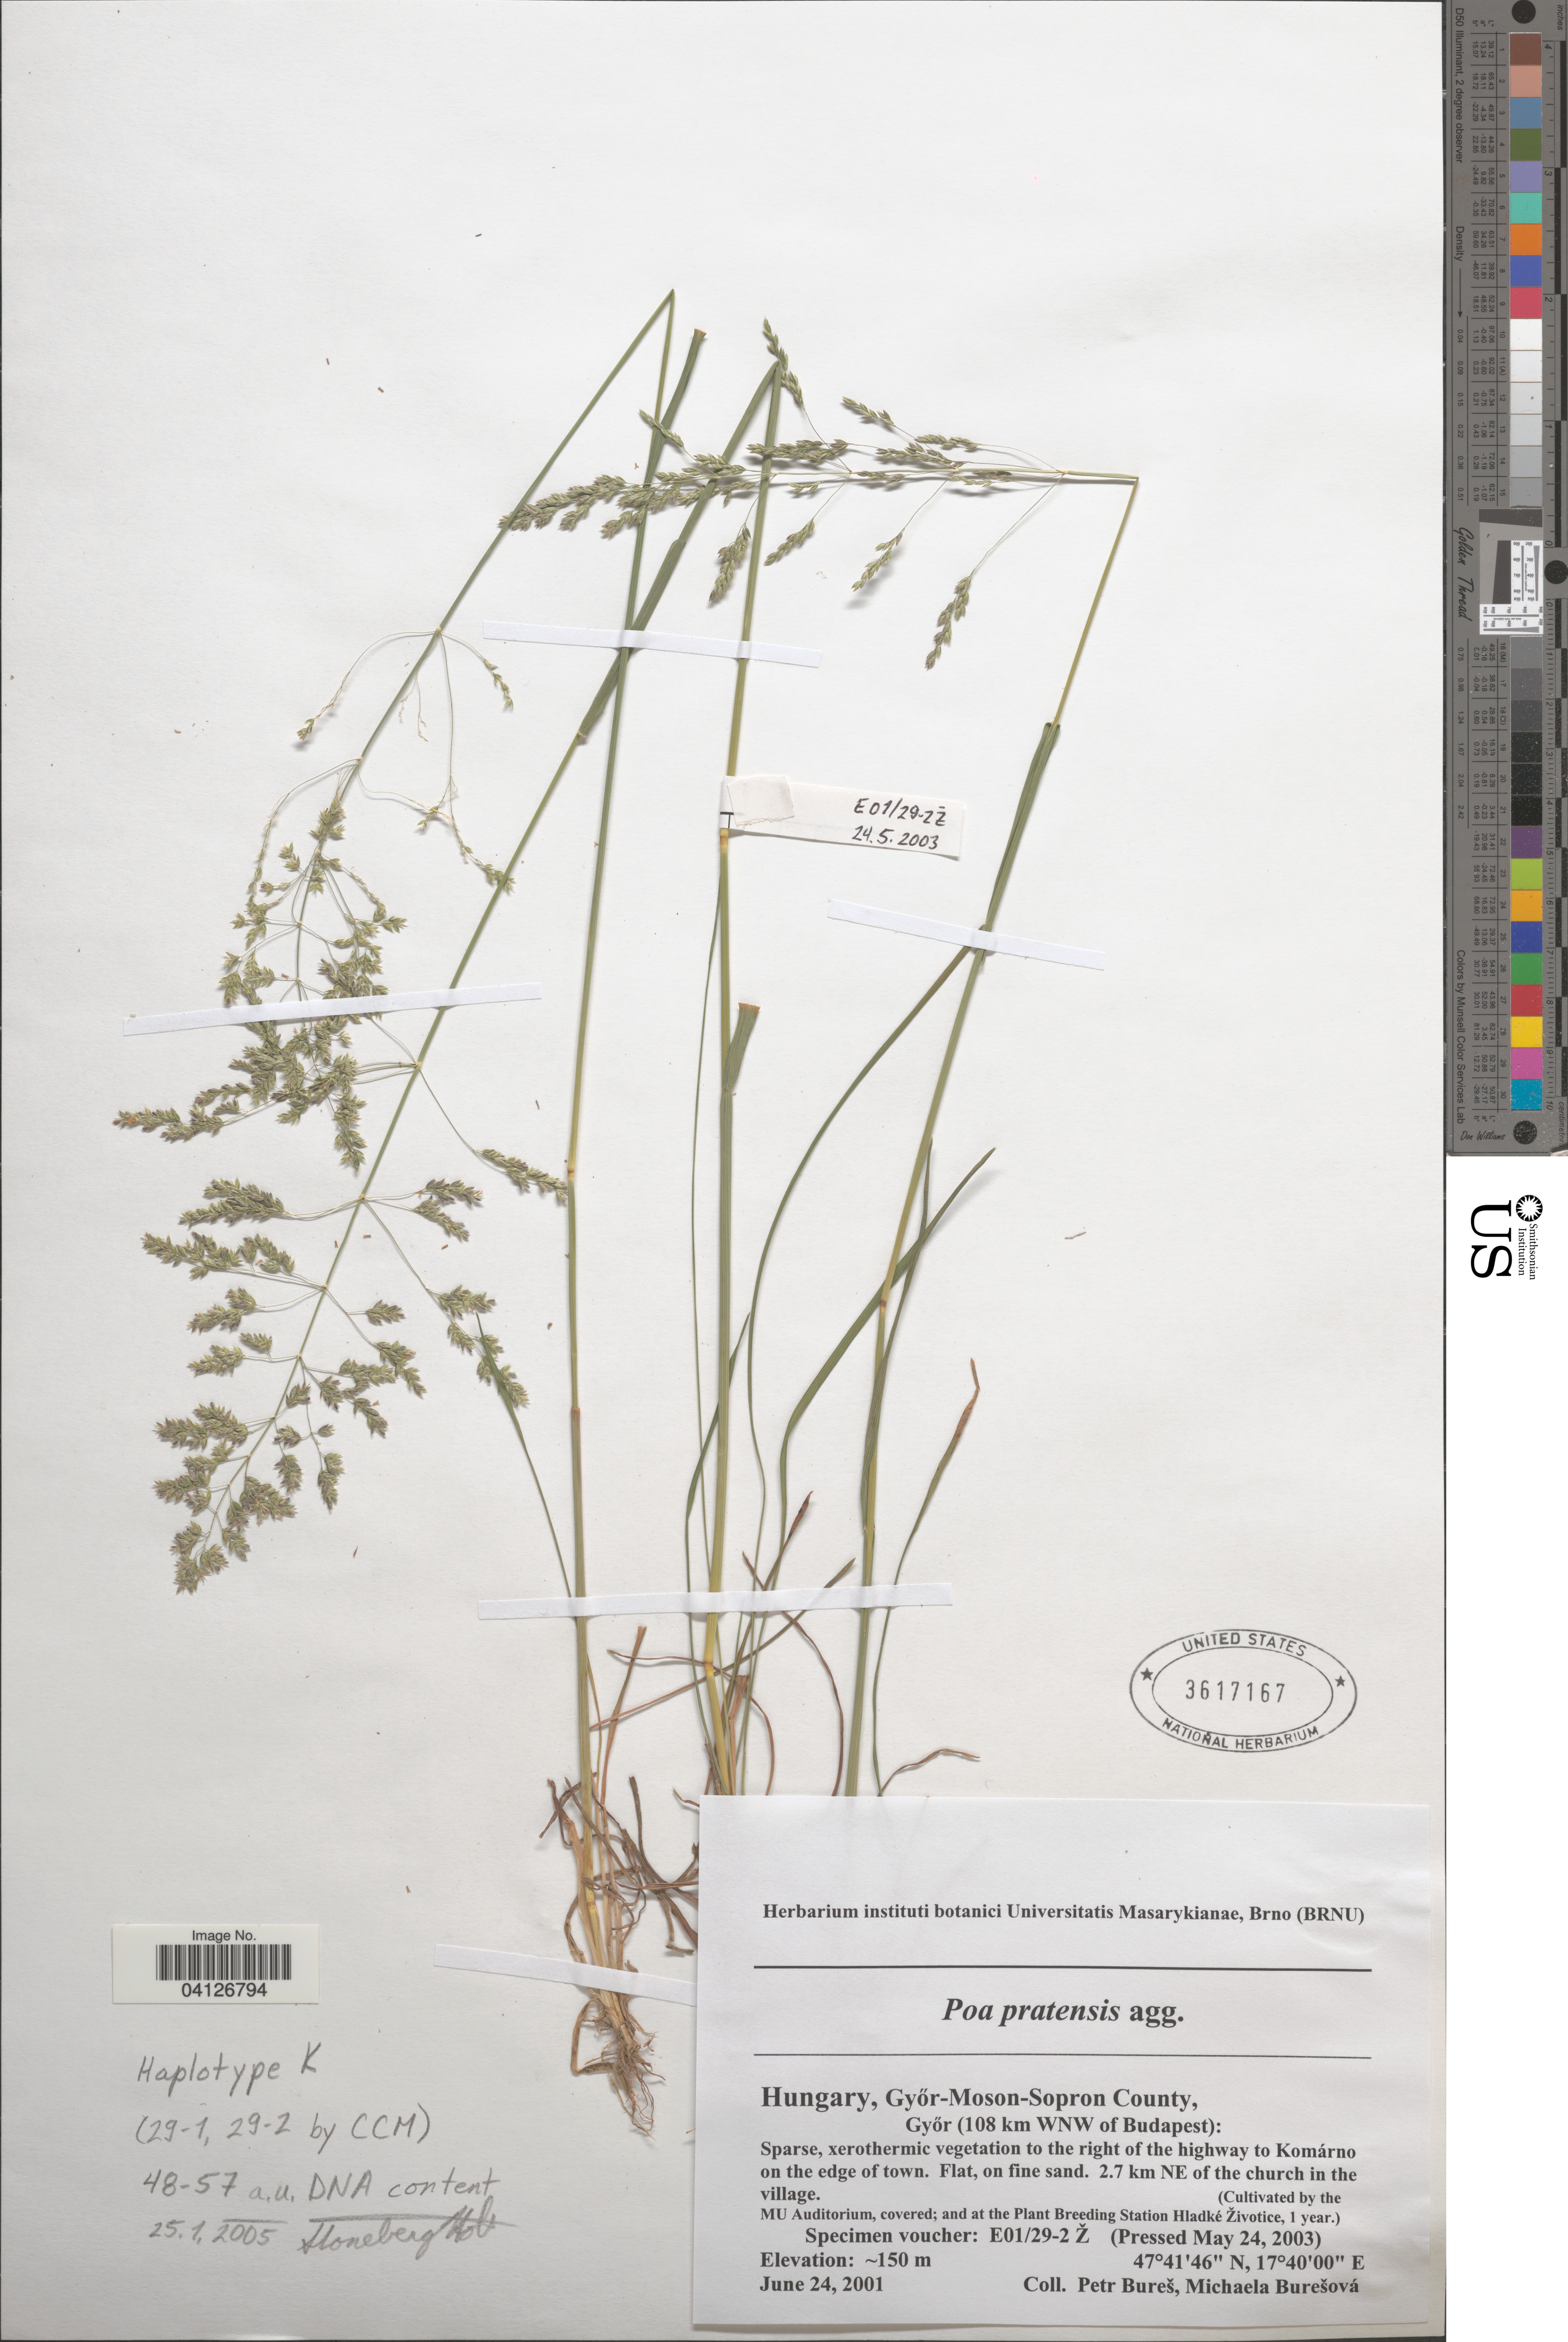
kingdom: Plantae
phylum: Tracheophyta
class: Liliopsida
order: Poales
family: Poaceae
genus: Poa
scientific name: Poa pratensis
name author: L.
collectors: Ex herb. instituti botanici Universitatis Masarykianae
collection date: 2003-05-24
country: Czechia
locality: (Cultivated by the MU Auditorium, covered; and at the Plant Breeding Station Hladké Životice, 1 year.).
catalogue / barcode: US 3617167